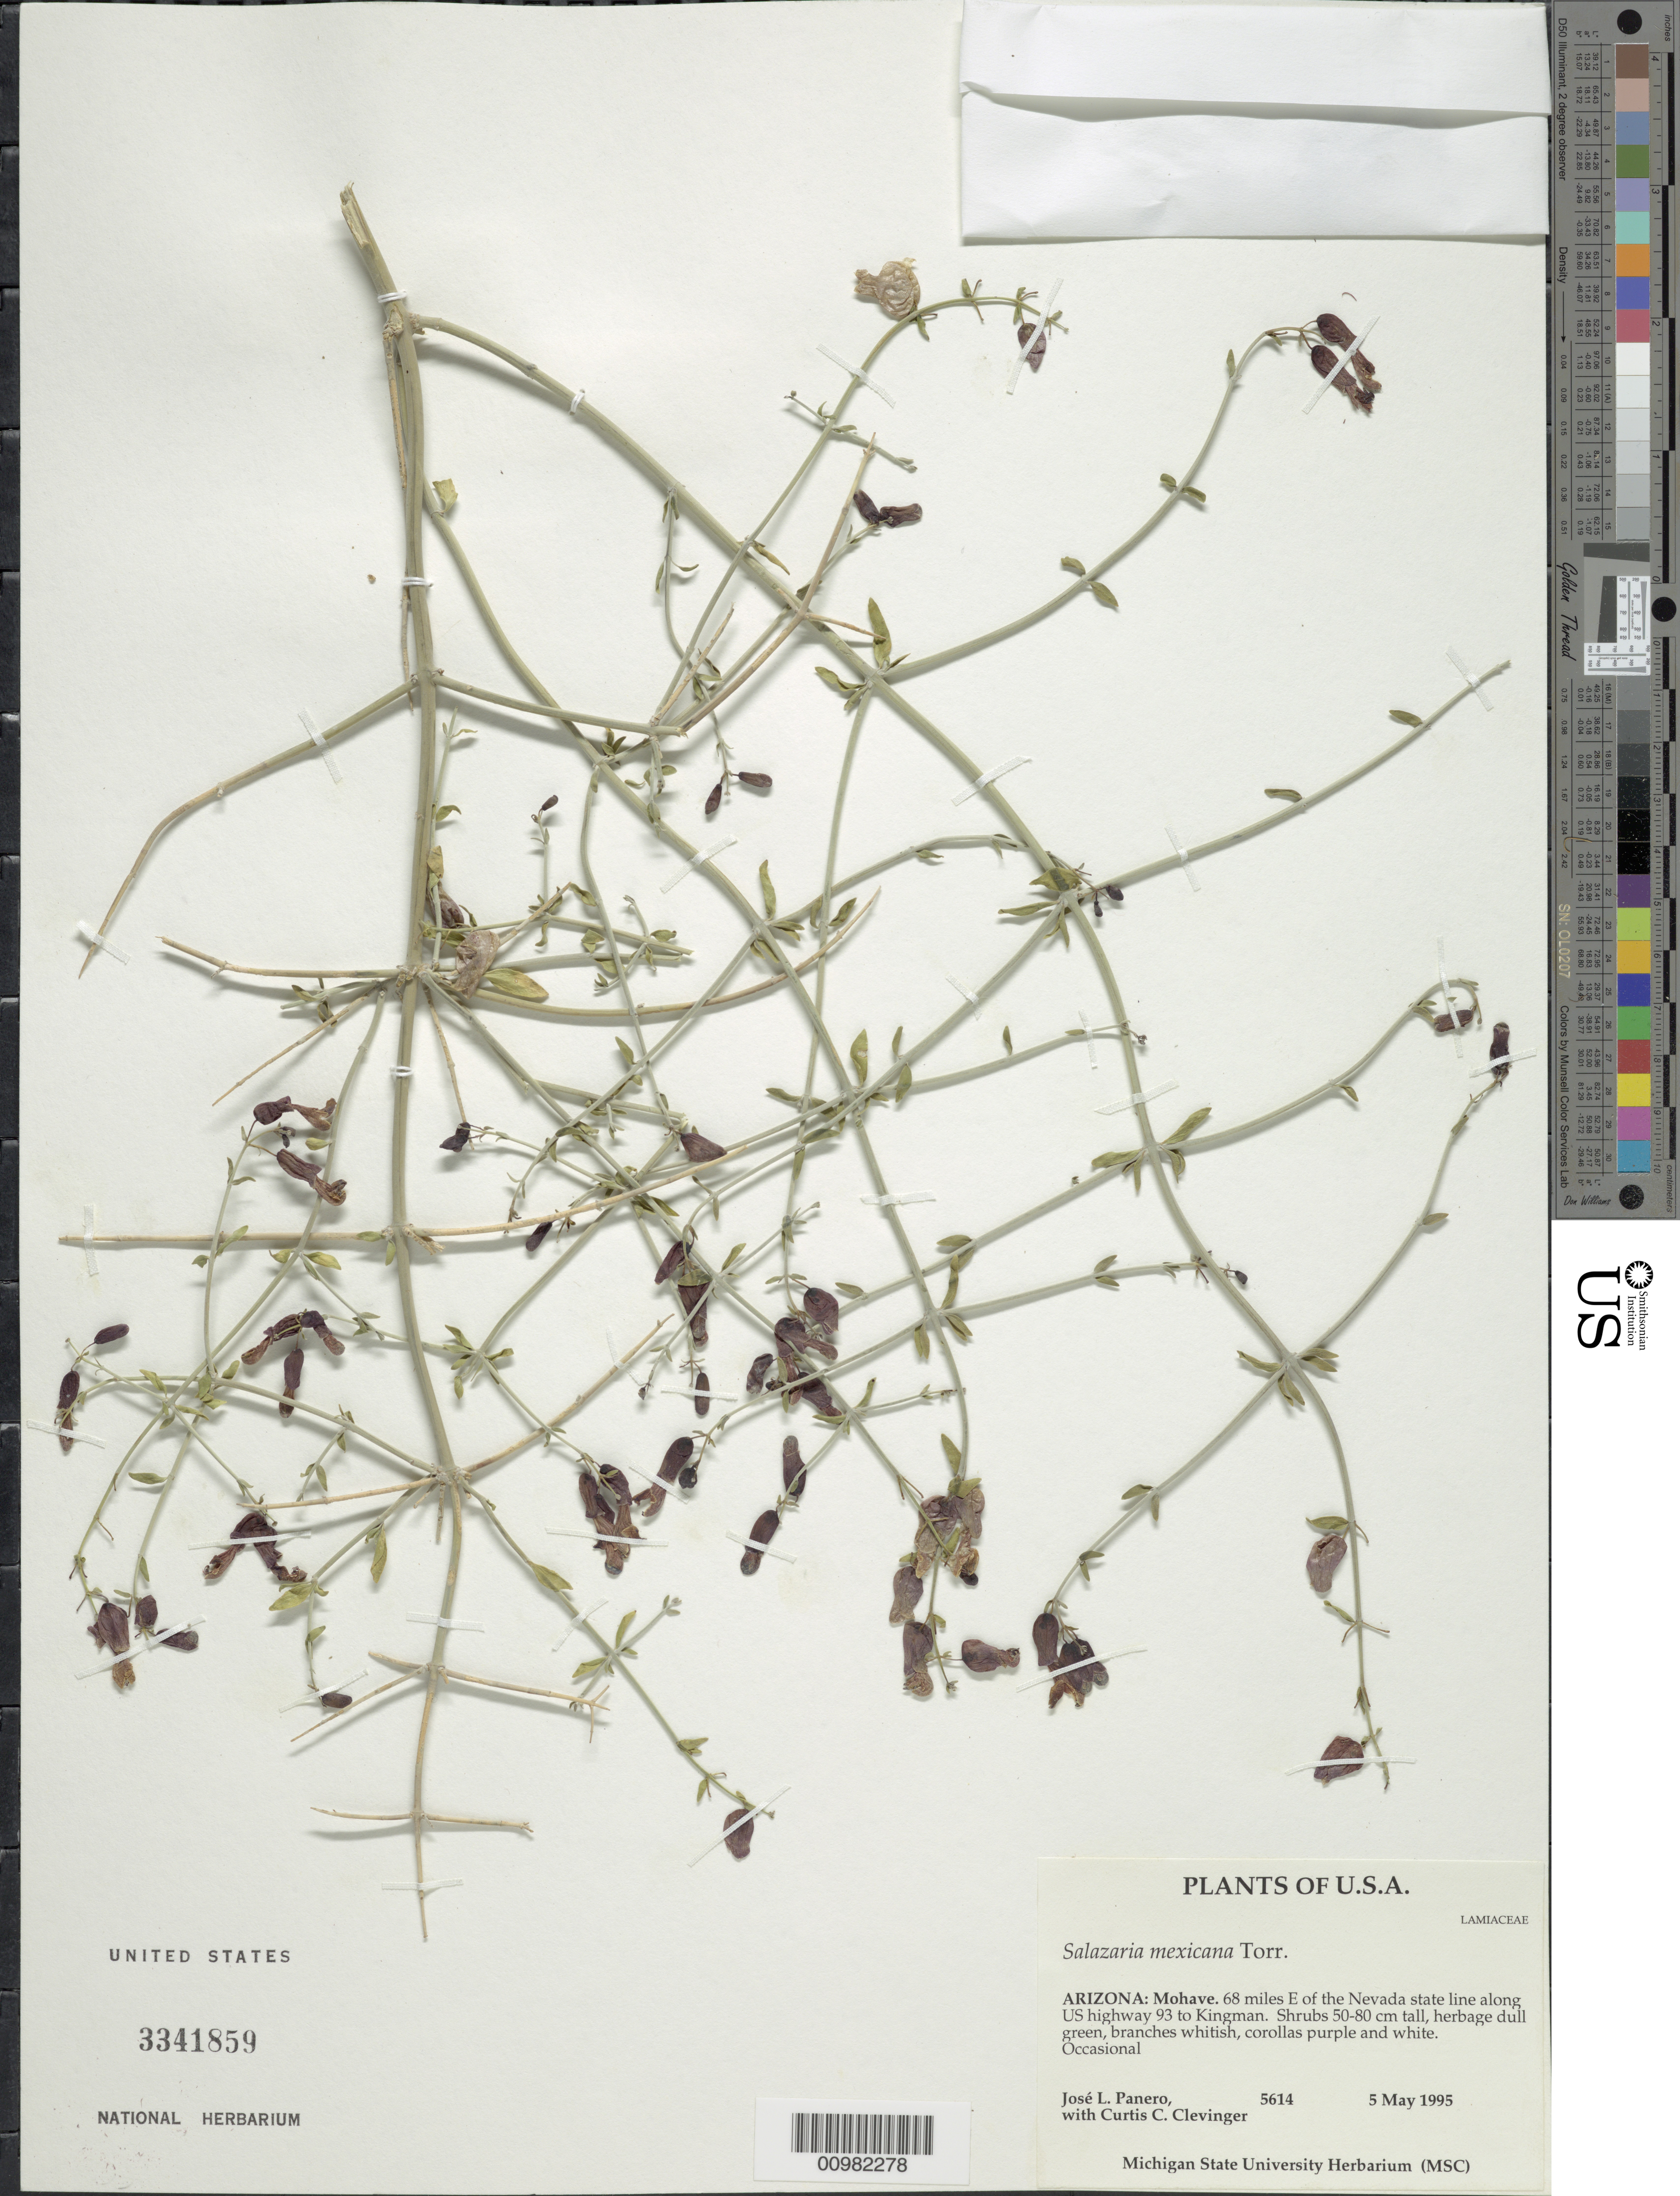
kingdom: Plantae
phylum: Tracheophyta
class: Magnoliopsida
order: Lamiales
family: Lamiaceae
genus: Salazaria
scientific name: Salazaria mexicana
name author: Torr.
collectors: J. L. Panero & J. F. Clevenger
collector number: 5614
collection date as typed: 05 May 1995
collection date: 1995-05-05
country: United States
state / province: Arizona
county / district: Mohave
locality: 68 mi. E of the Nevada state line along US highway 93 to Kingman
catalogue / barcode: US 3341859